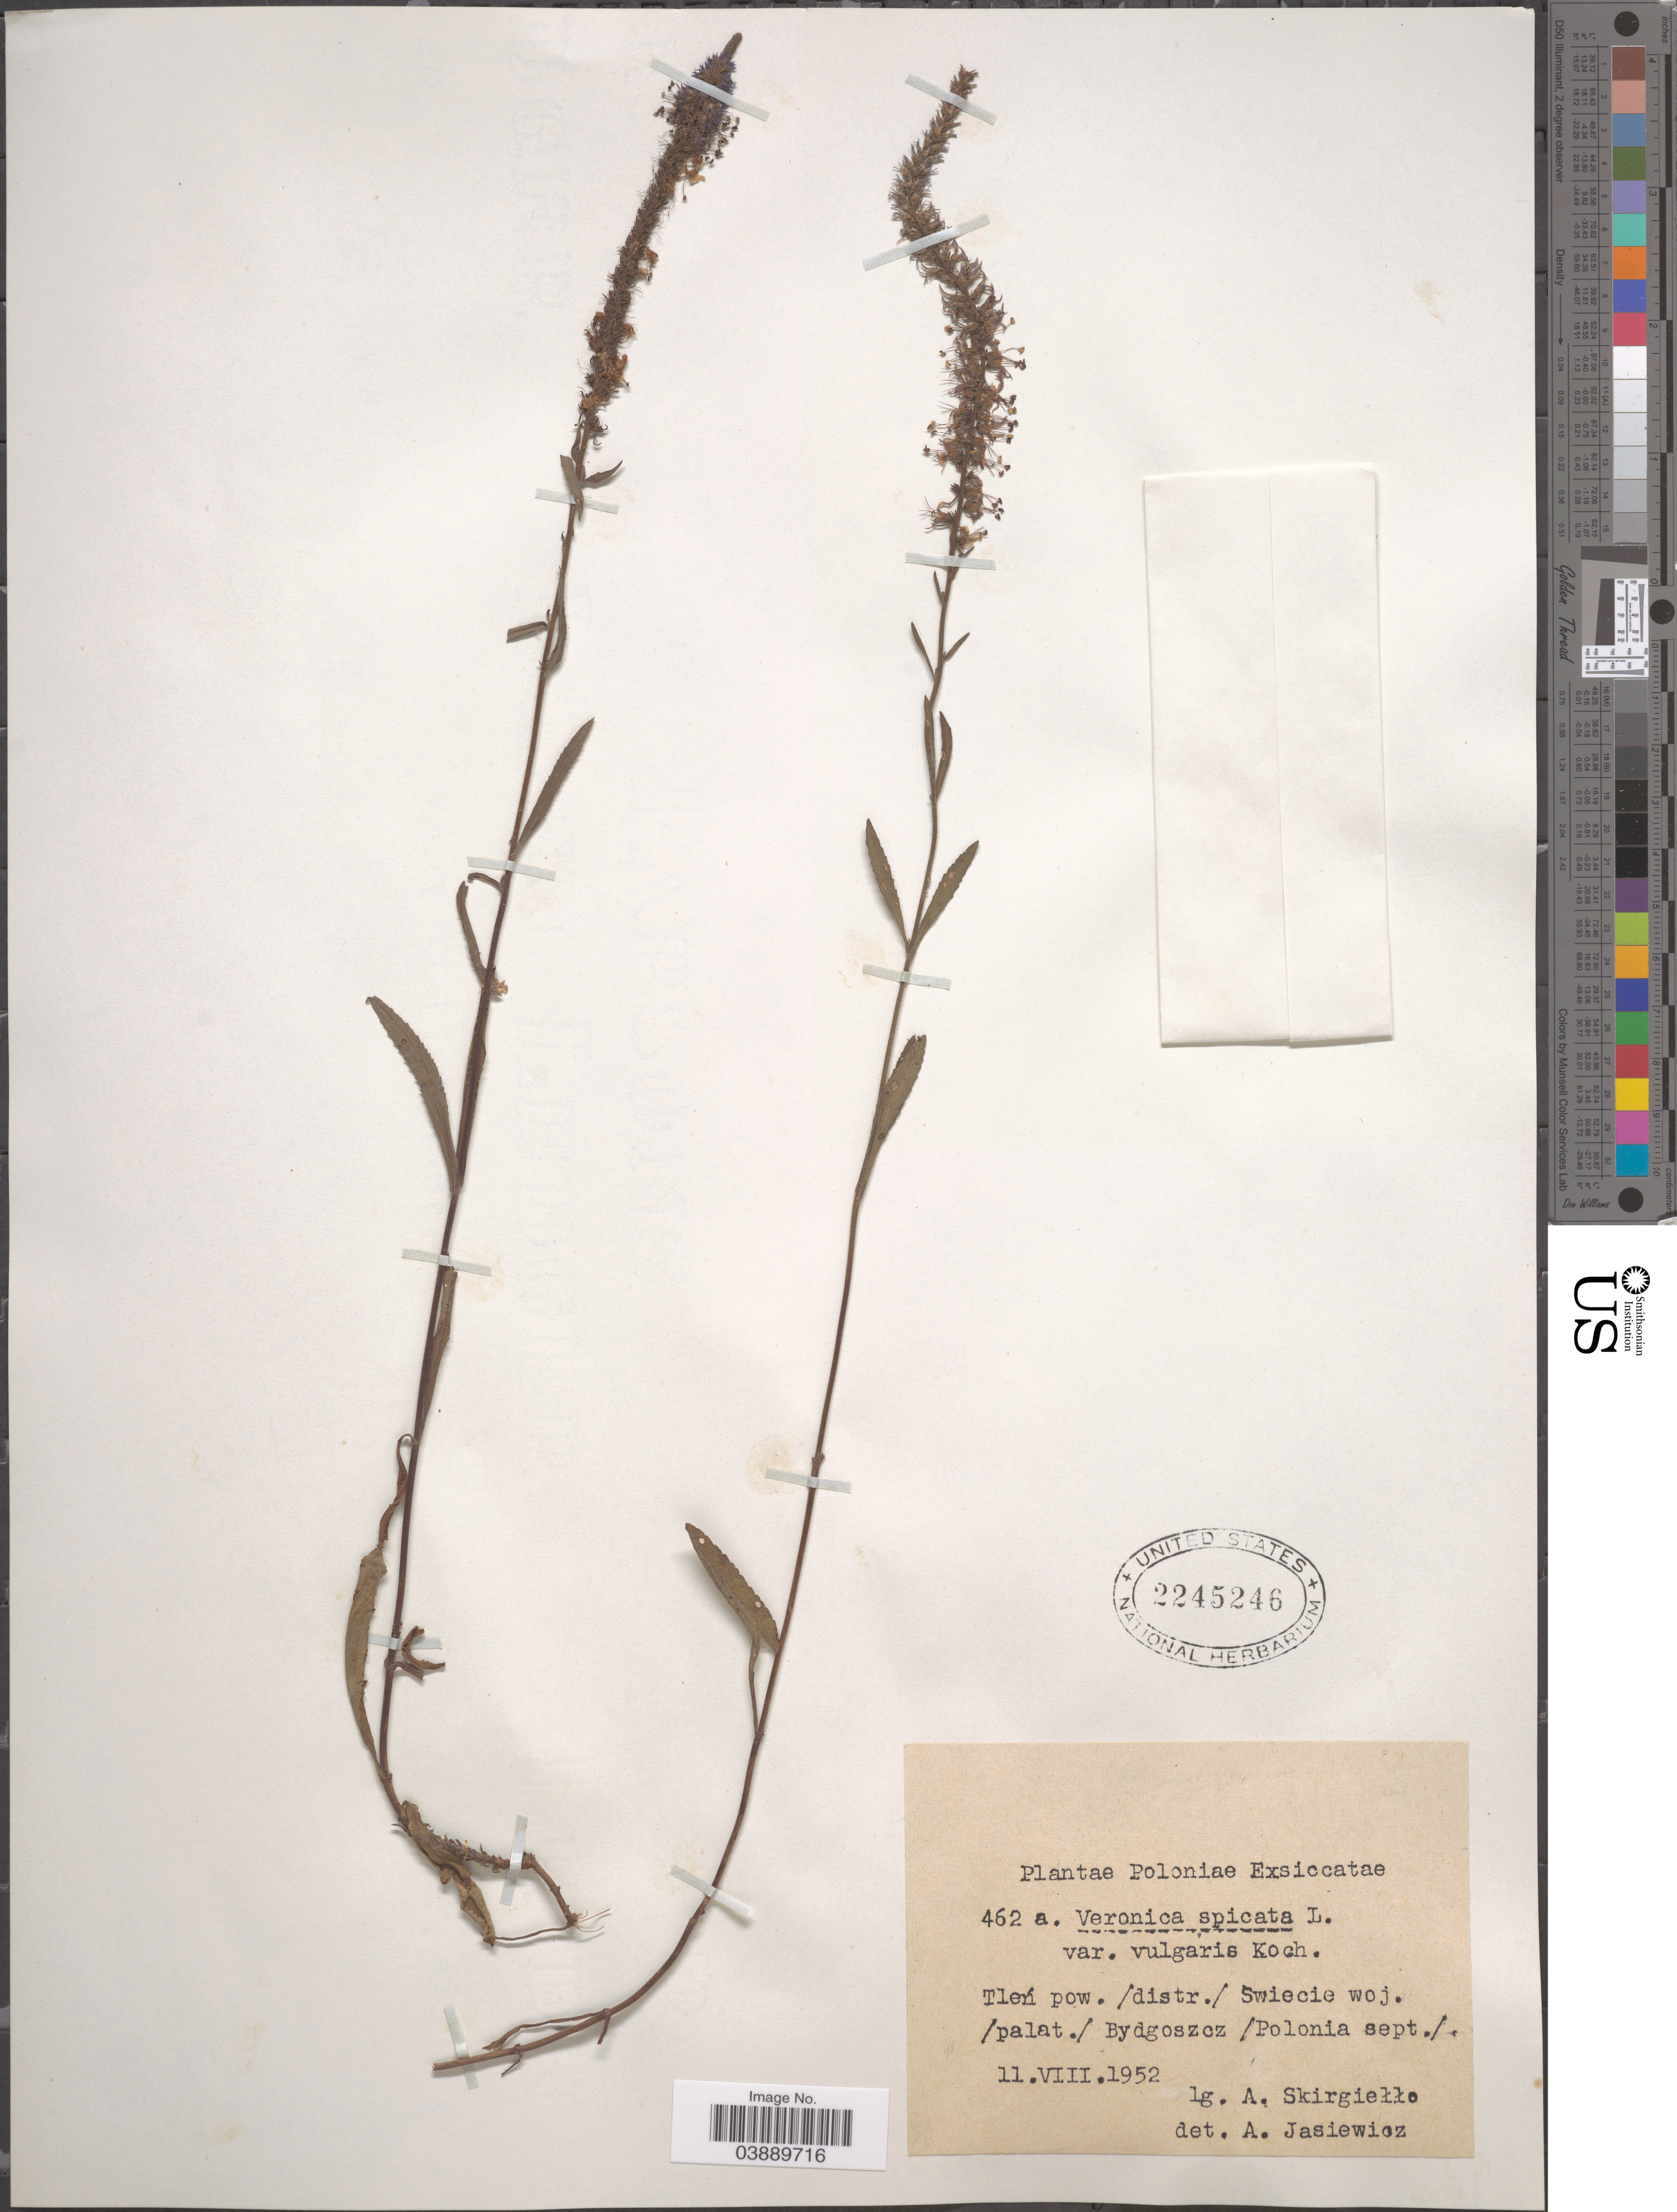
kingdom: Plantae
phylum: Tracheophyta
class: Magnoliopsida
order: Lamiales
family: Plantaginaceae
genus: Veronica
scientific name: Veronica spicata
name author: L.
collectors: A. Skirgiełło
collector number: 462a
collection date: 1952-08-11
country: Poland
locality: Poloniae. Tleń pow./distr./ Swiecie woj./palat./ Bydgoszcz/ Polonia sept./.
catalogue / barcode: US 2245246